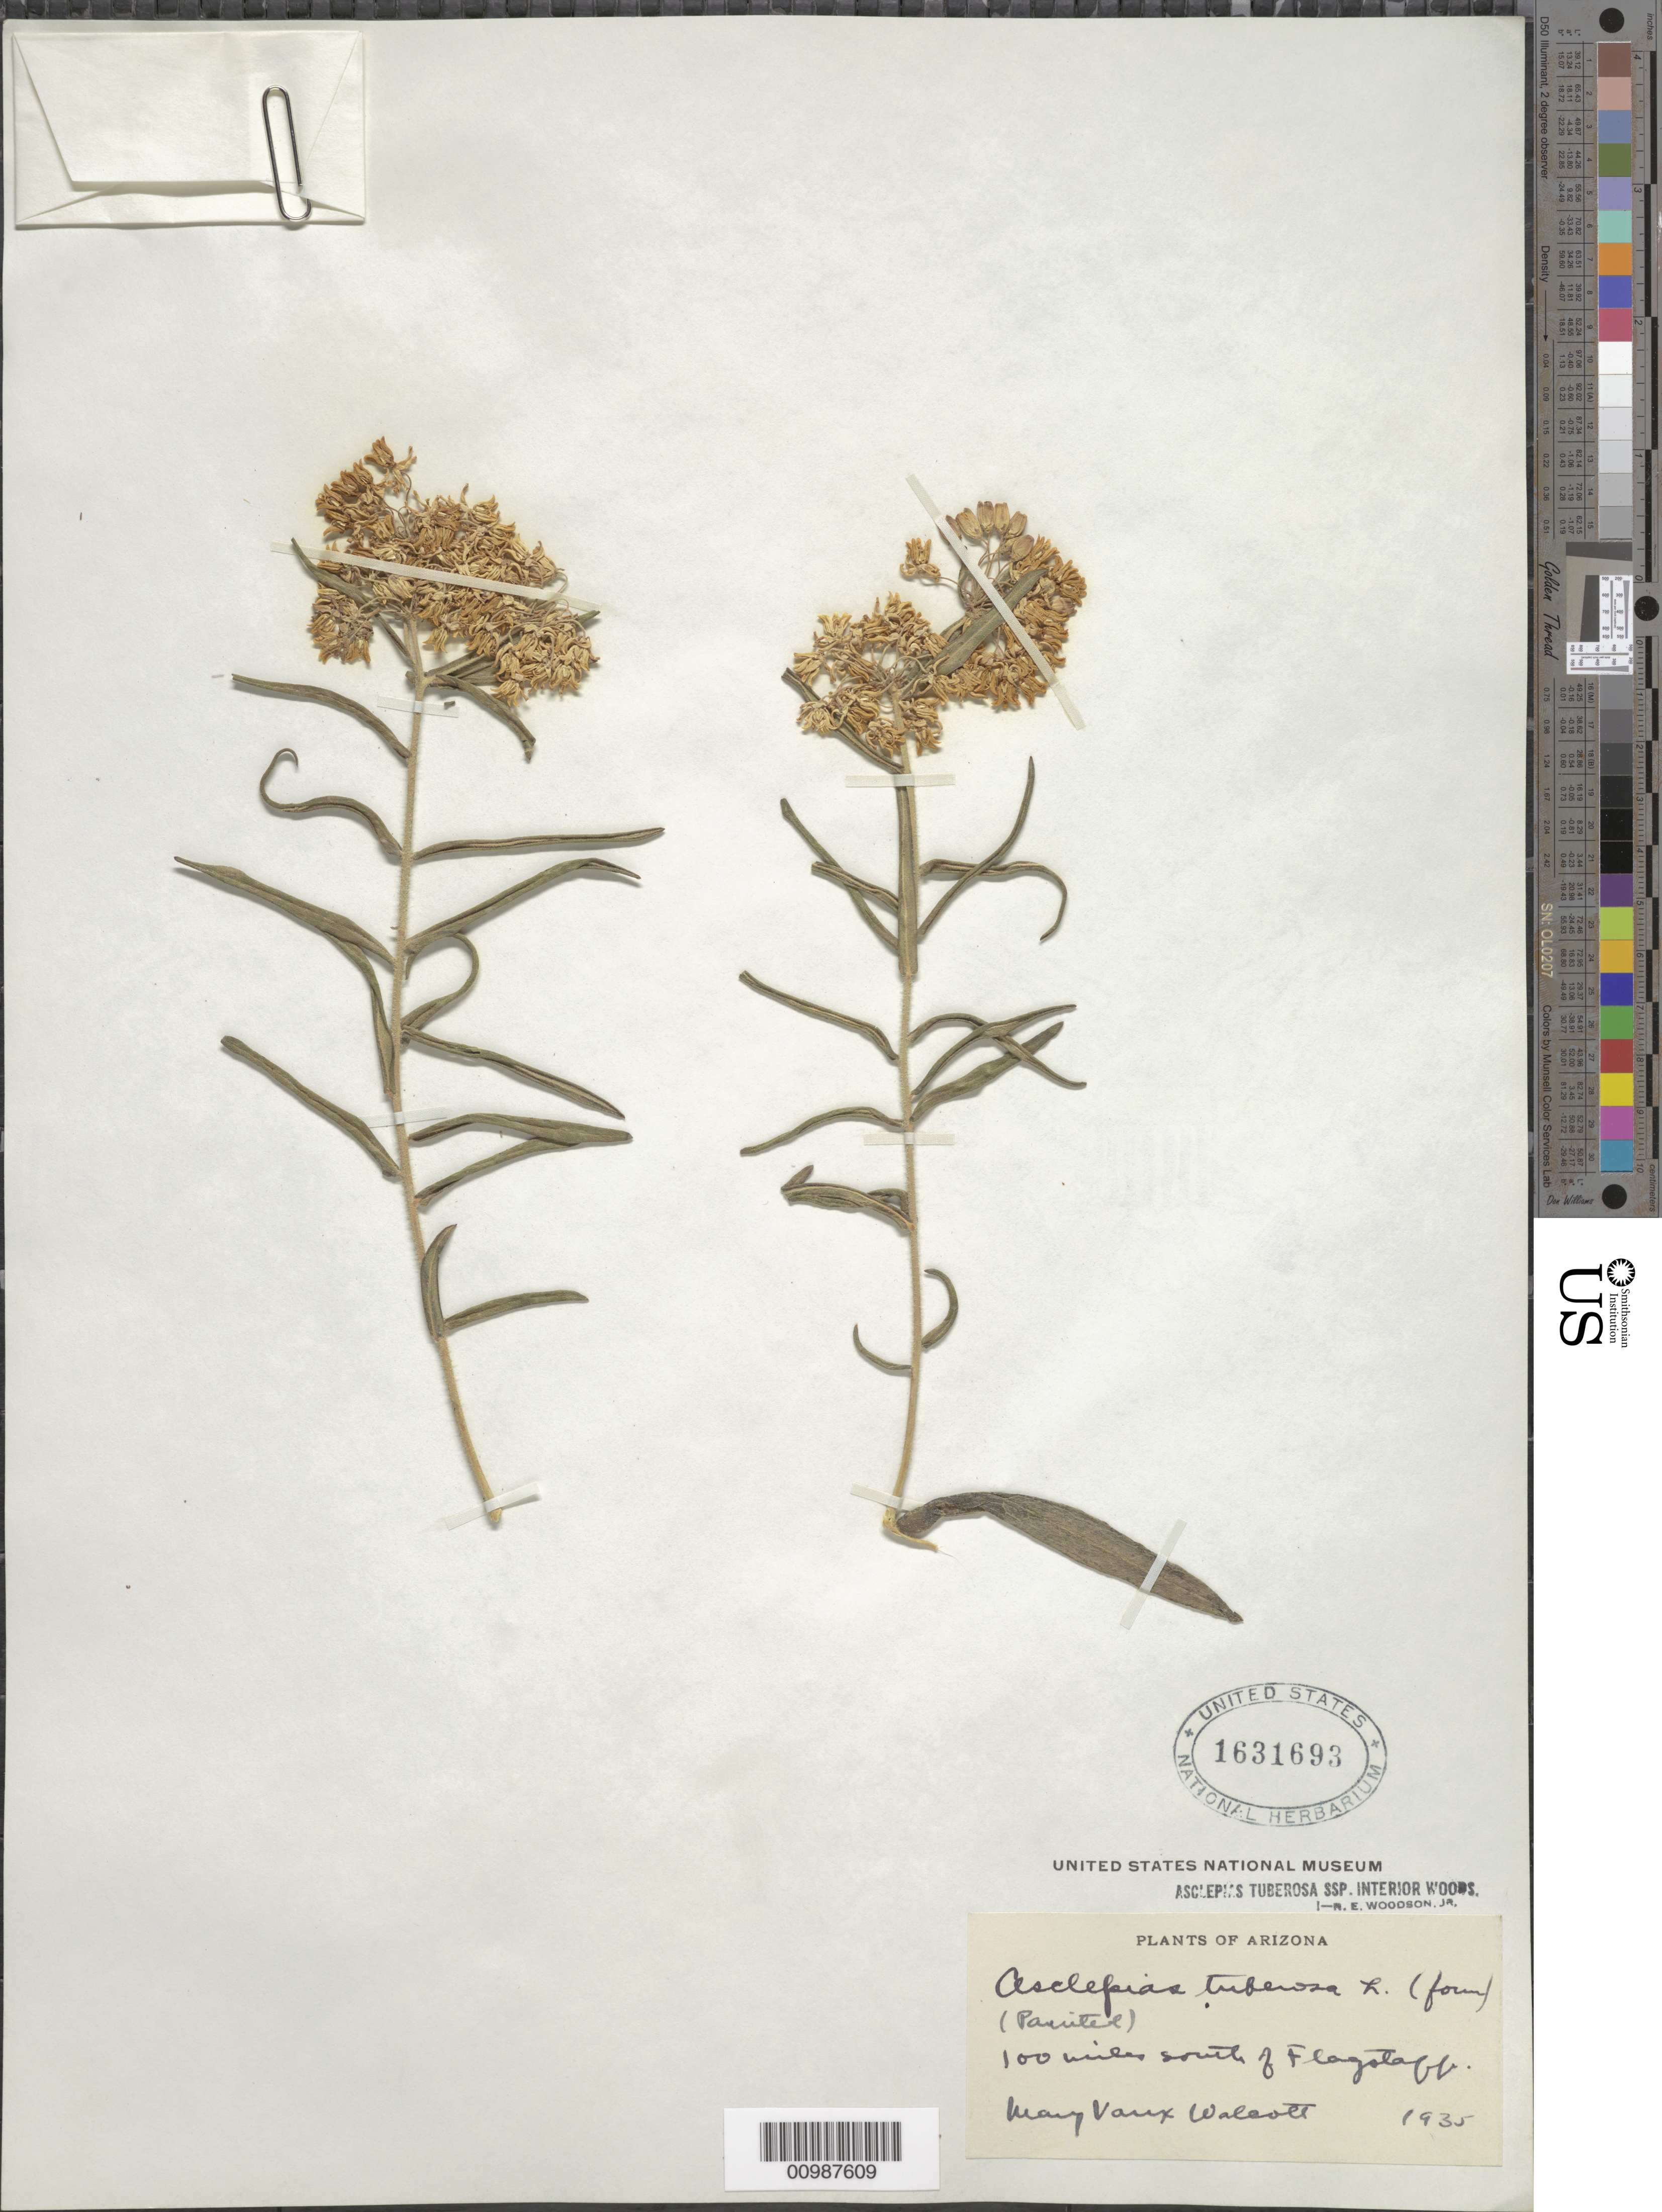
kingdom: Plantae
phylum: Tracheophyta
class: Magnoliopsida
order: Gentianales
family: Apocynaceae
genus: Asclepias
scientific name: Asclepias tuberosa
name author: L.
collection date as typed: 1935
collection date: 1935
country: United States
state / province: Arizona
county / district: Coconino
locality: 100 miles S of Flagstaff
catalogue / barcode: US 1631693